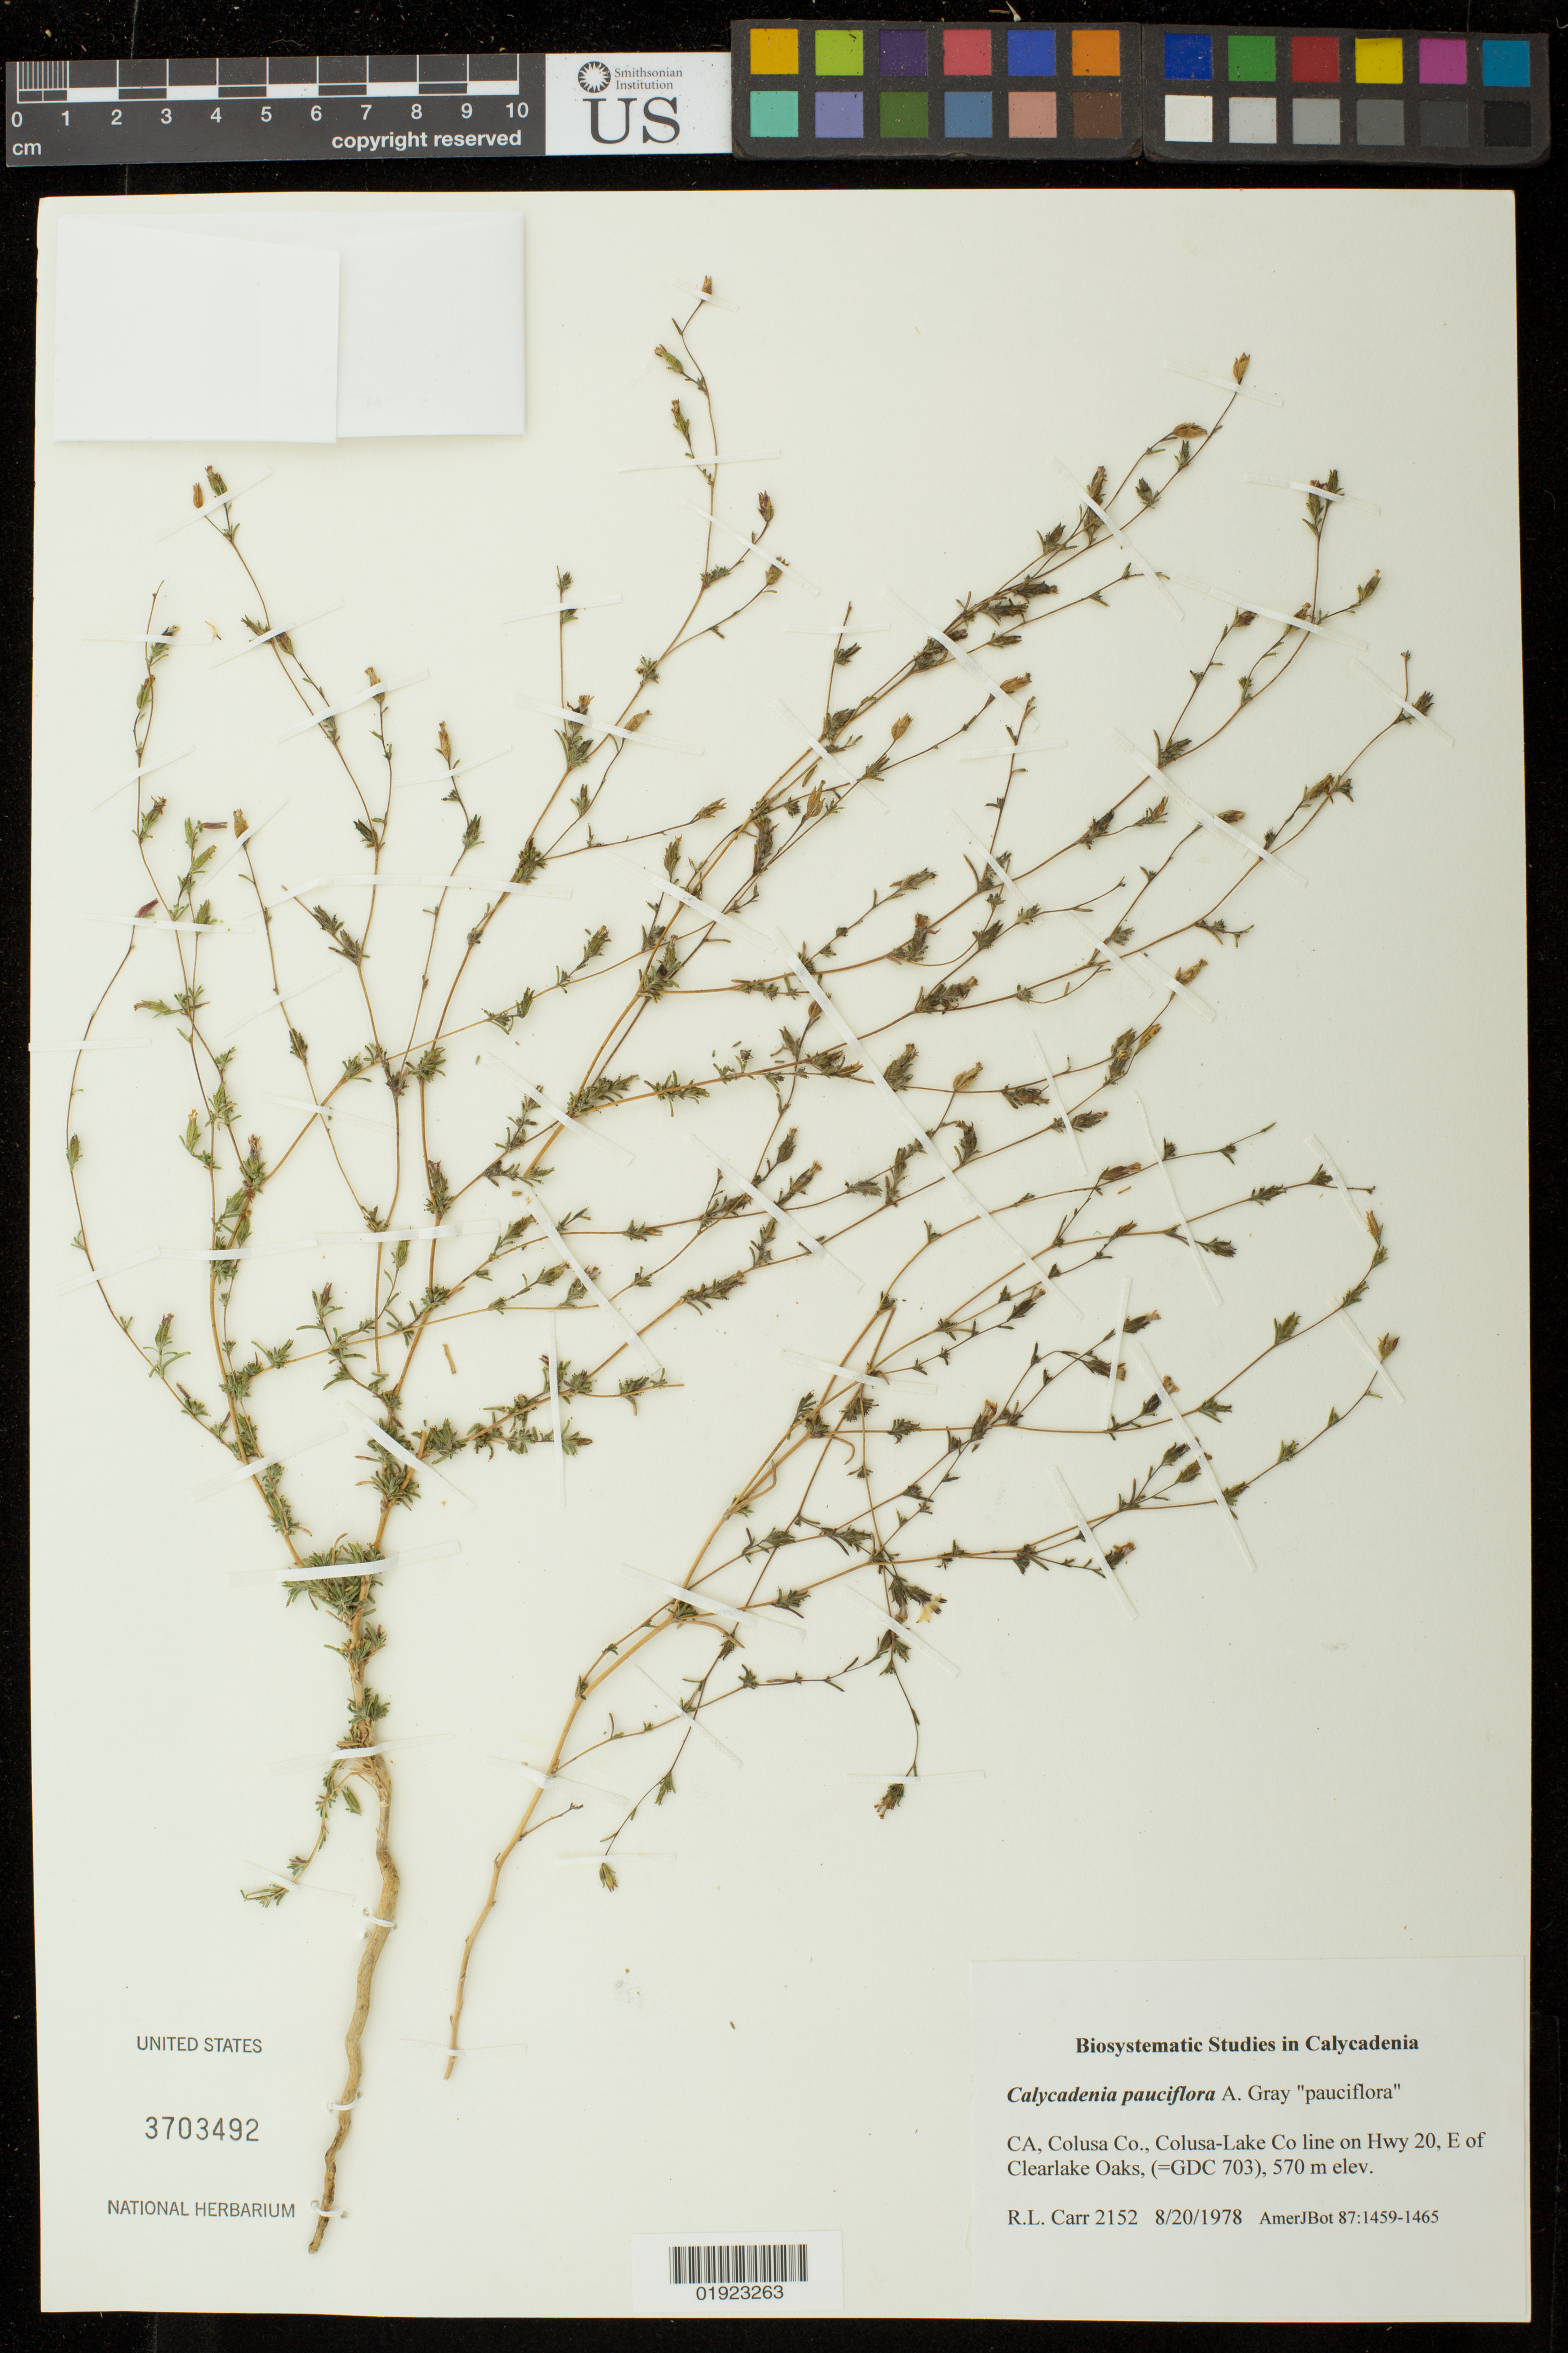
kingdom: Plantae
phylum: Tracheophyta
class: Magnoliopsida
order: Asterales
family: Asteraceae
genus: Calycadenia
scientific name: Calycadenia pauciflora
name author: A. Gray in Emory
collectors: R. Carr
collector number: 2152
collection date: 1978-08-20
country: United States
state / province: California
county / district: Colusa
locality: Colusa-Lake Co line on Hwy 20, E of Cleardale Oaks.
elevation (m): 570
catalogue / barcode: US 3703492